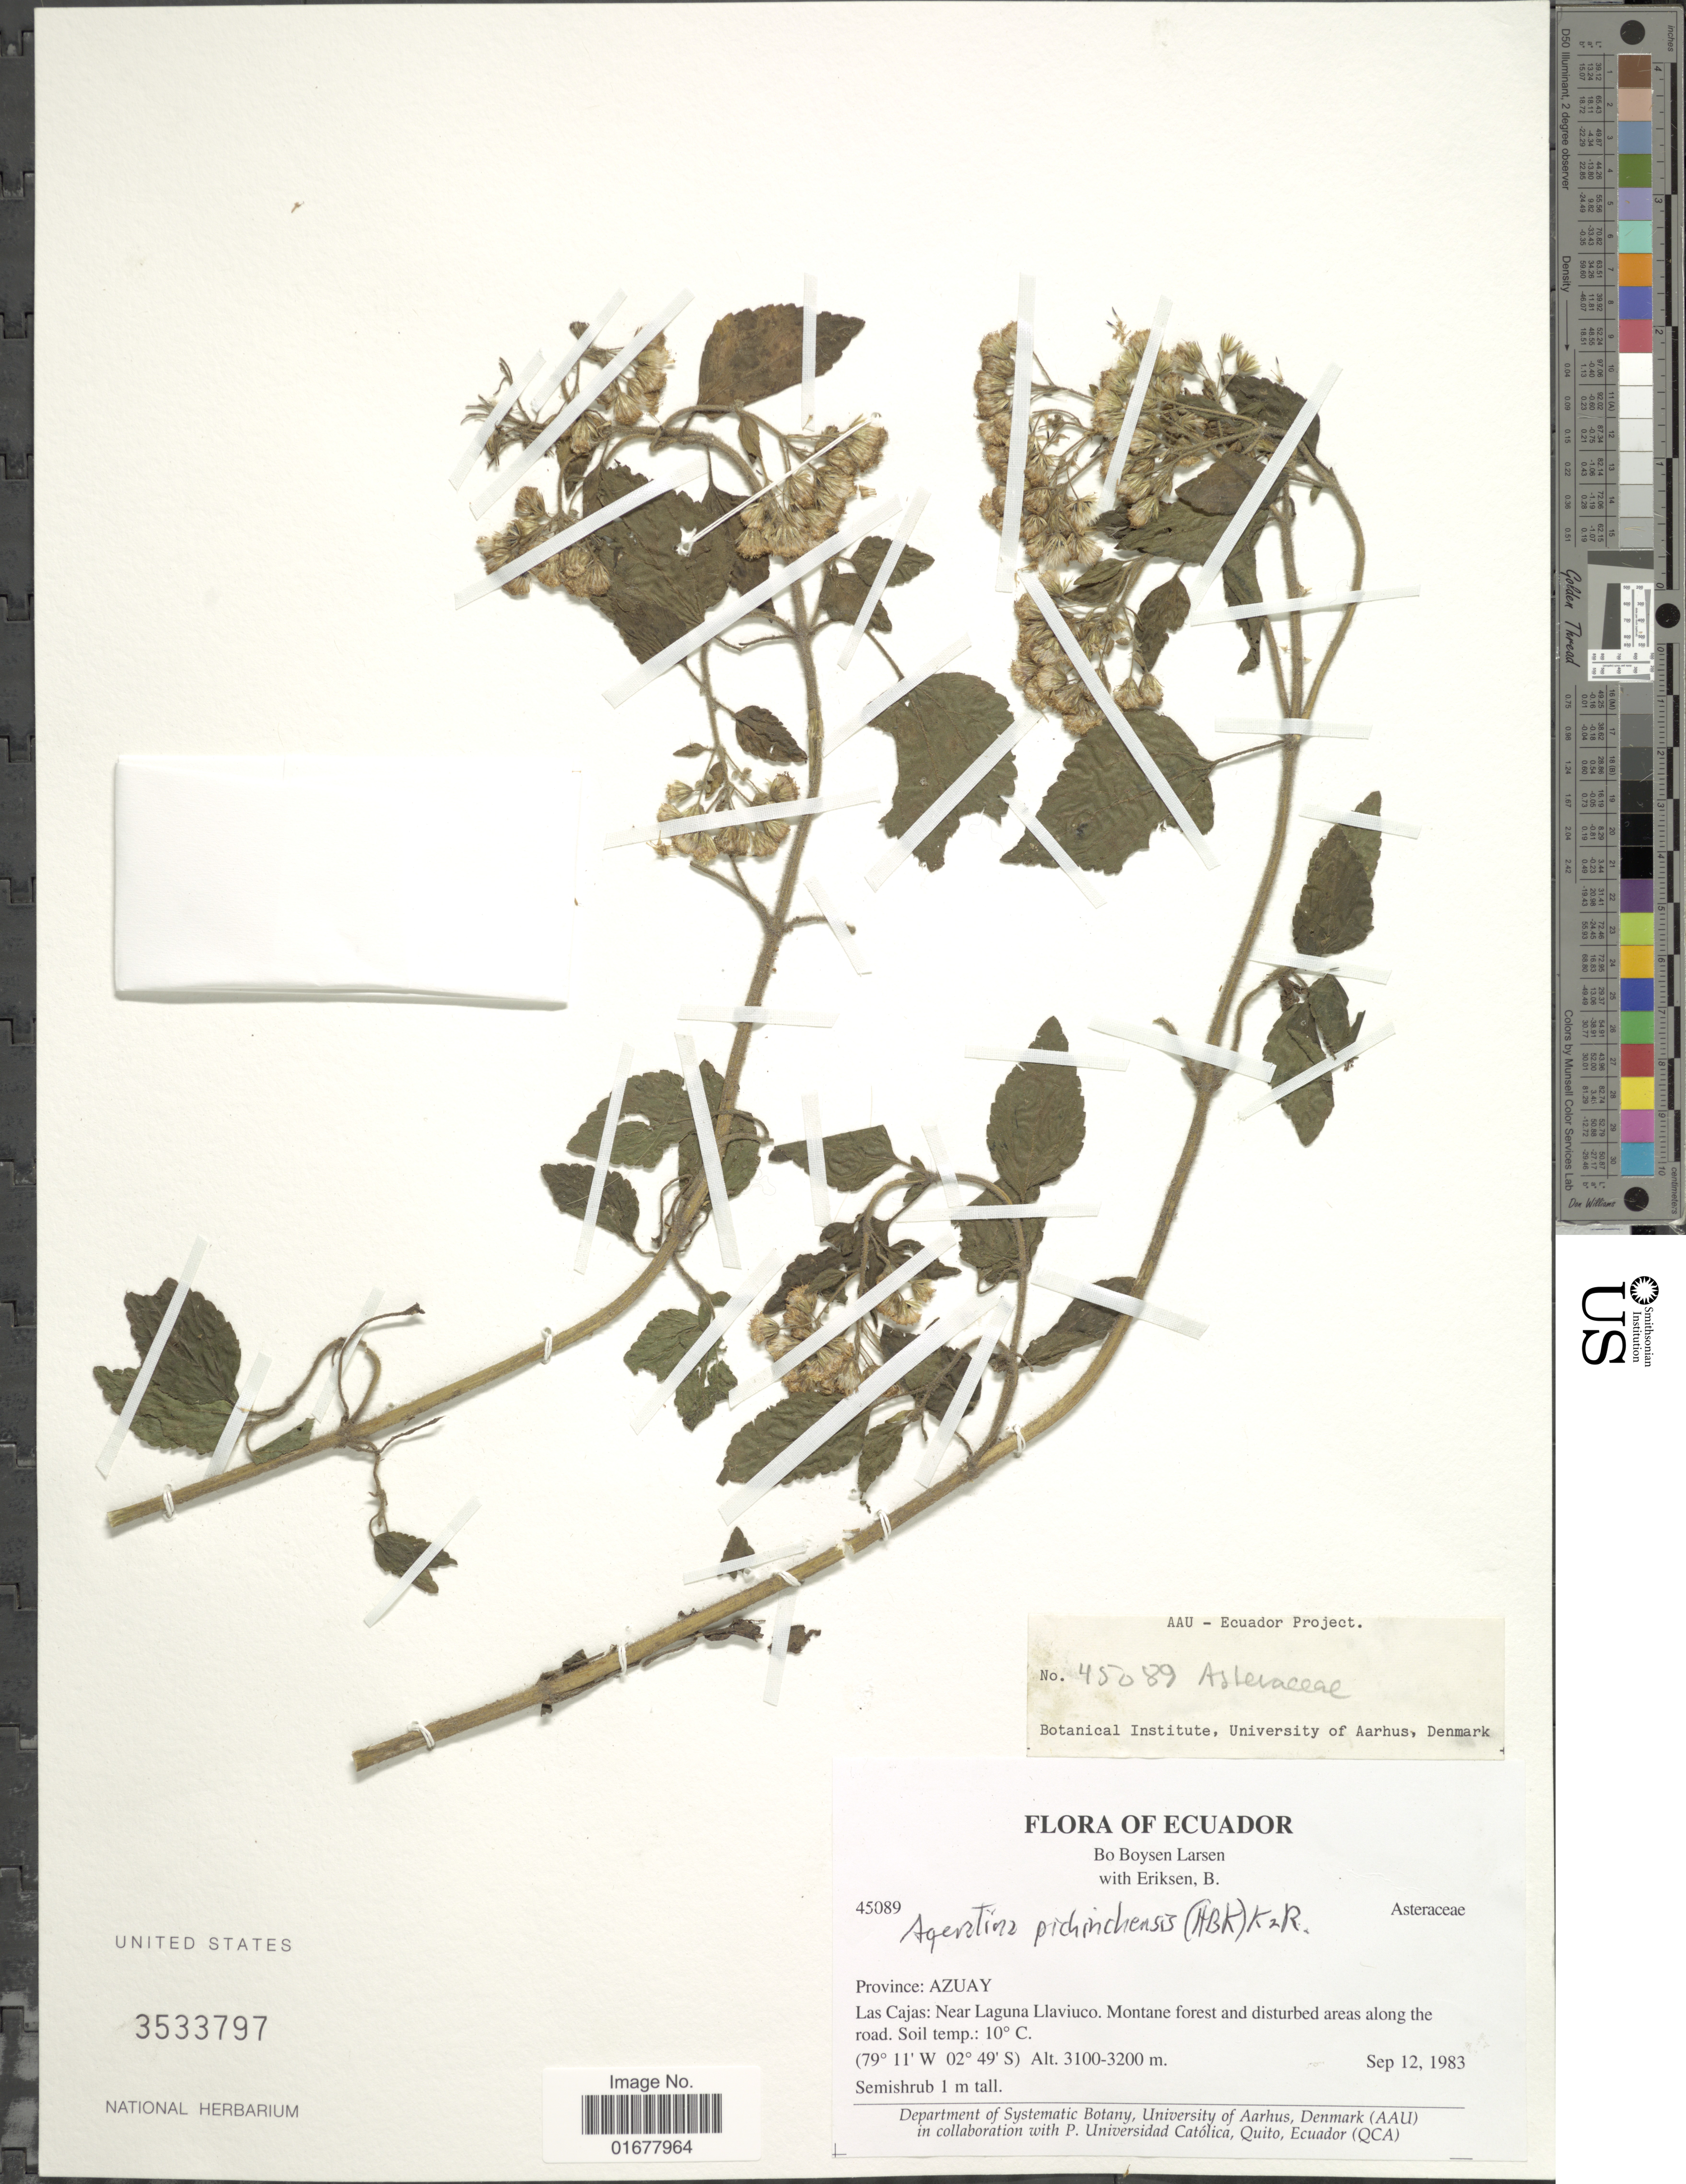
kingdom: Plantae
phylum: Tracheophyta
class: Magnoliopsida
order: Asterales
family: Asteraceae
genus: Ageratina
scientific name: Ageratina pichinchensis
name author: (Kunth) R.M. King & H. Rob.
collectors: B. Boysen Larsen & B. Eriksen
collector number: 45089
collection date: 1983-09-12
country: Ecuador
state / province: Azuay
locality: Province: Azuay, Las Cajas: Near Laguna Llaviuco, Montane forest and disturbed areas along the road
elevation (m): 3100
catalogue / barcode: US 3533797